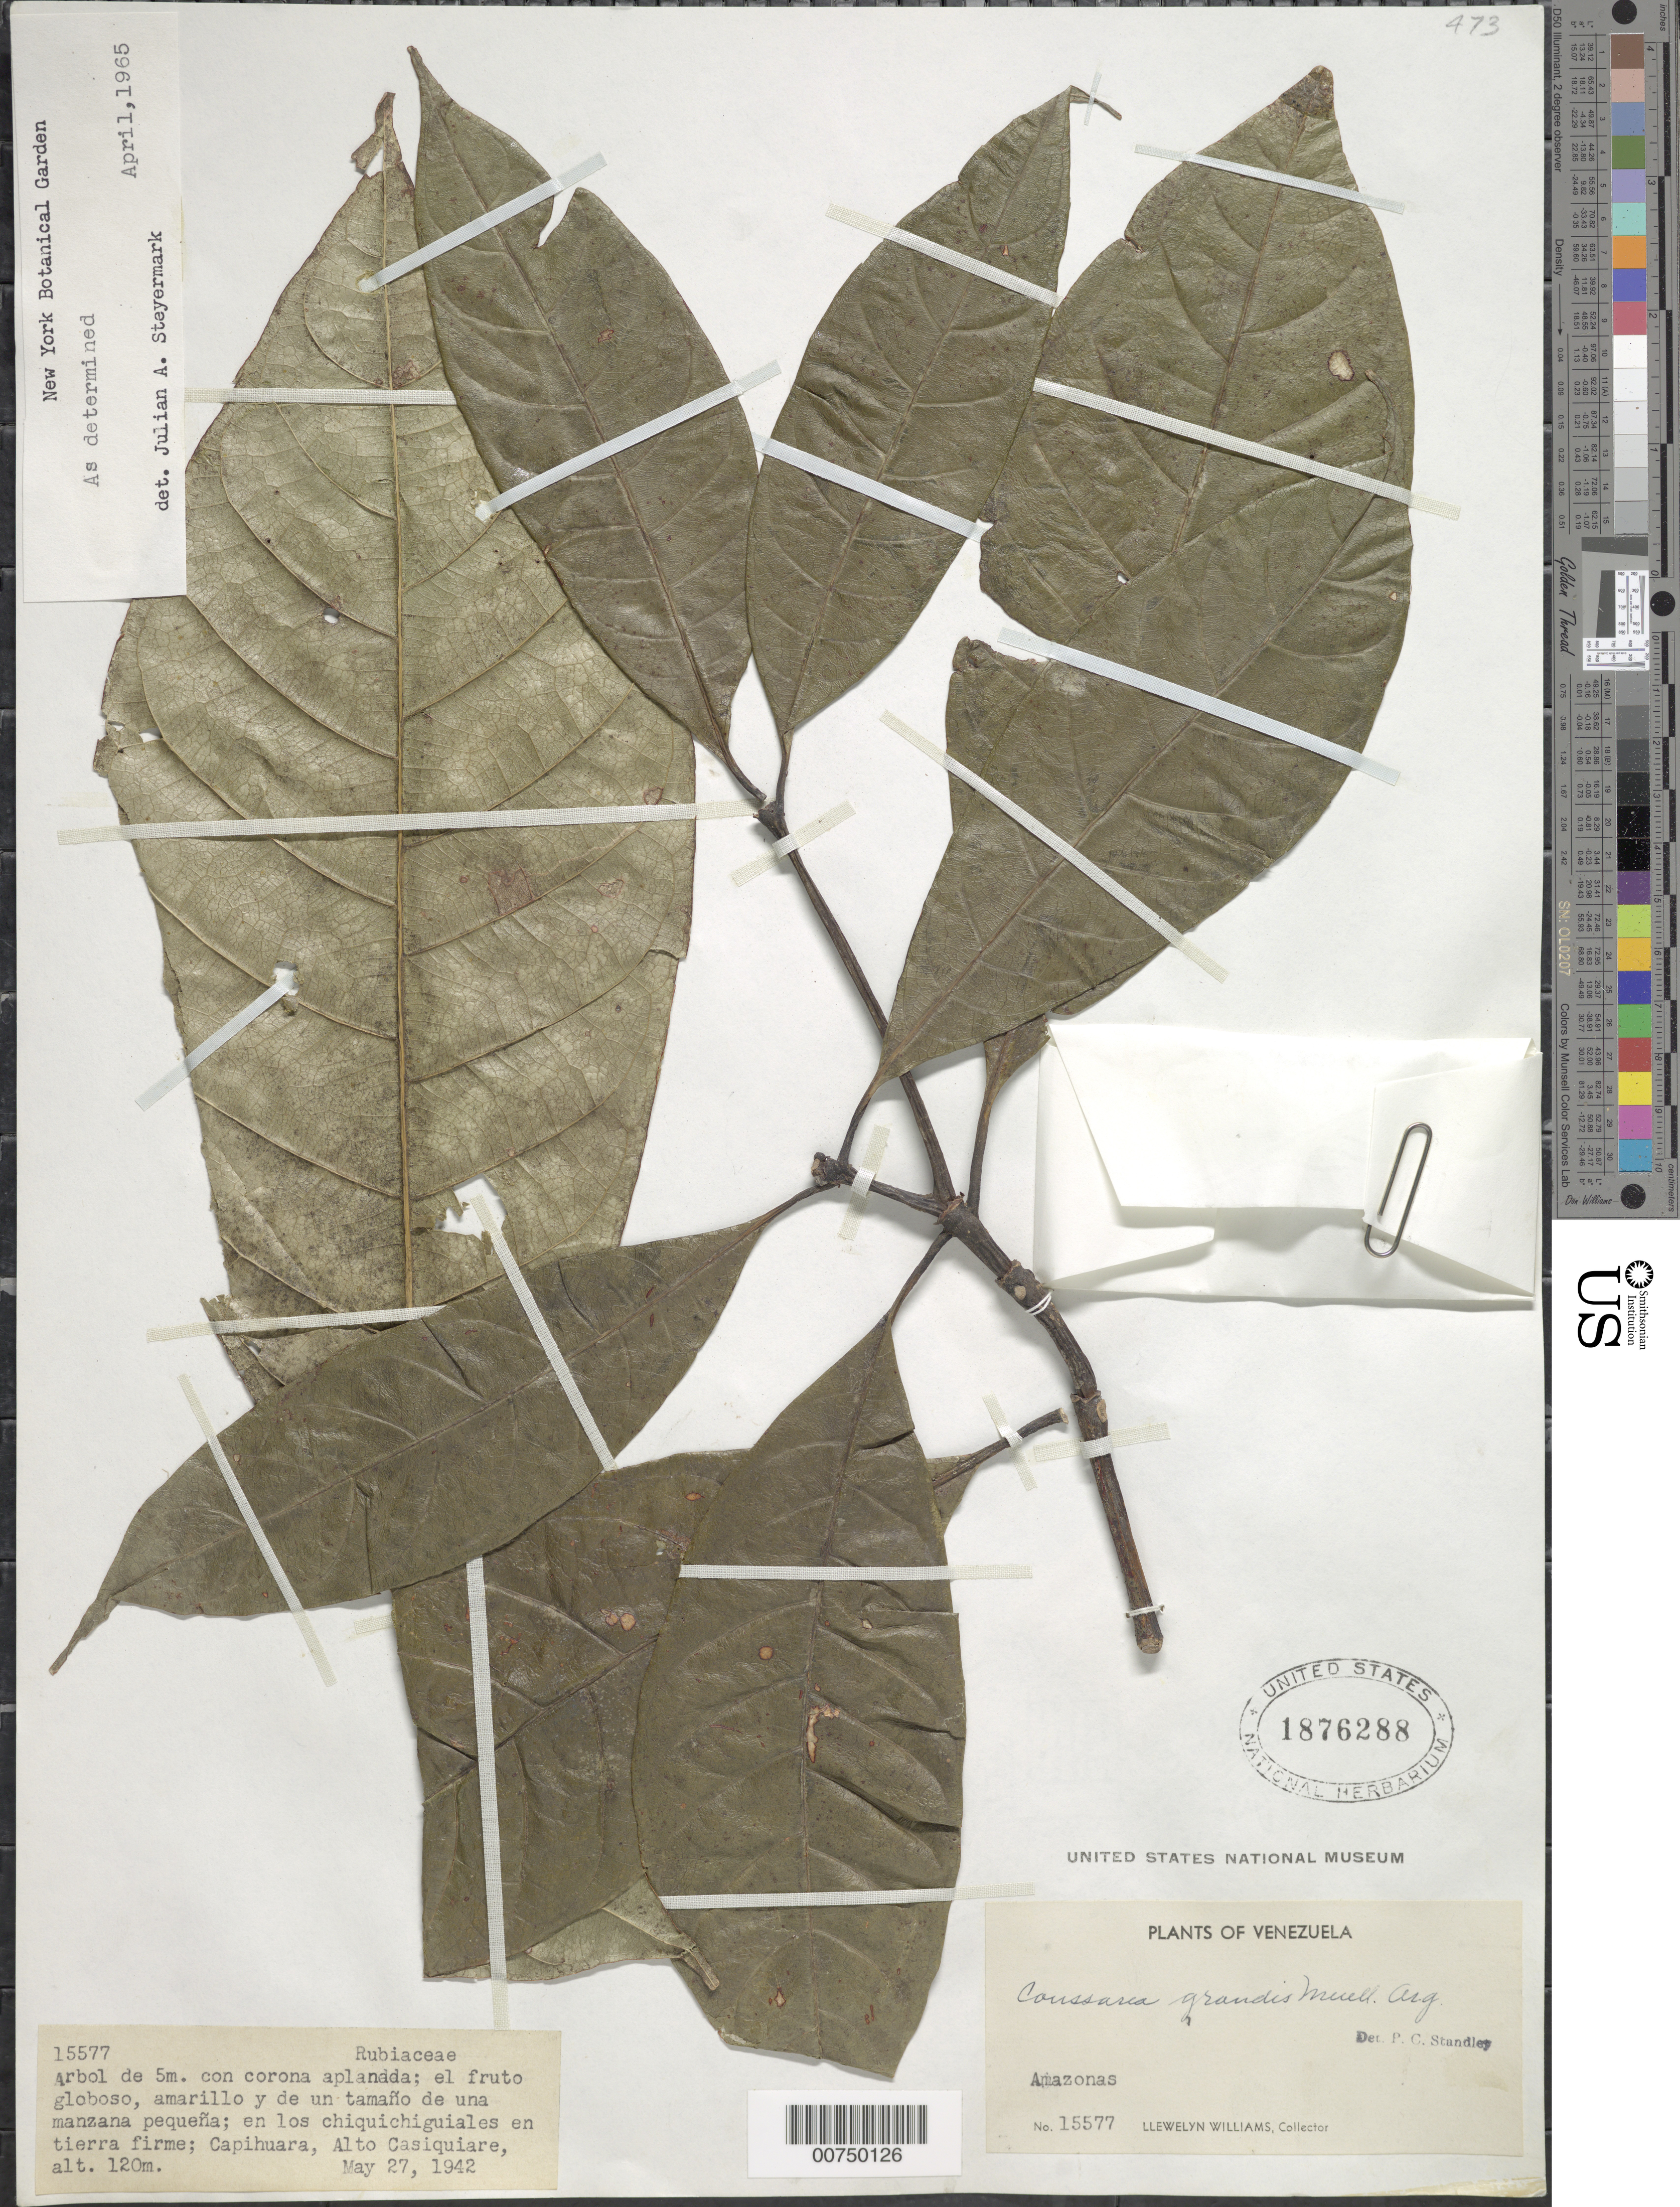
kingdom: Plantae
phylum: Tracheophyta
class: Magnoliopsida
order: Gentianales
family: Rubiaceae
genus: Coussarea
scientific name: Coussarea grandis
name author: Müll. Arg.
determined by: Standley, Paul C.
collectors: Ll. Williams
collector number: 15577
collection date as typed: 27-May-42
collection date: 1942-05-27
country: Venezuela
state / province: Amazonas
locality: Capihuara, Alto Casiquiare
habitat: En los chiquichiquiales de tierro firme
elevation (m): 120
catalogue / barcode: US 1876288